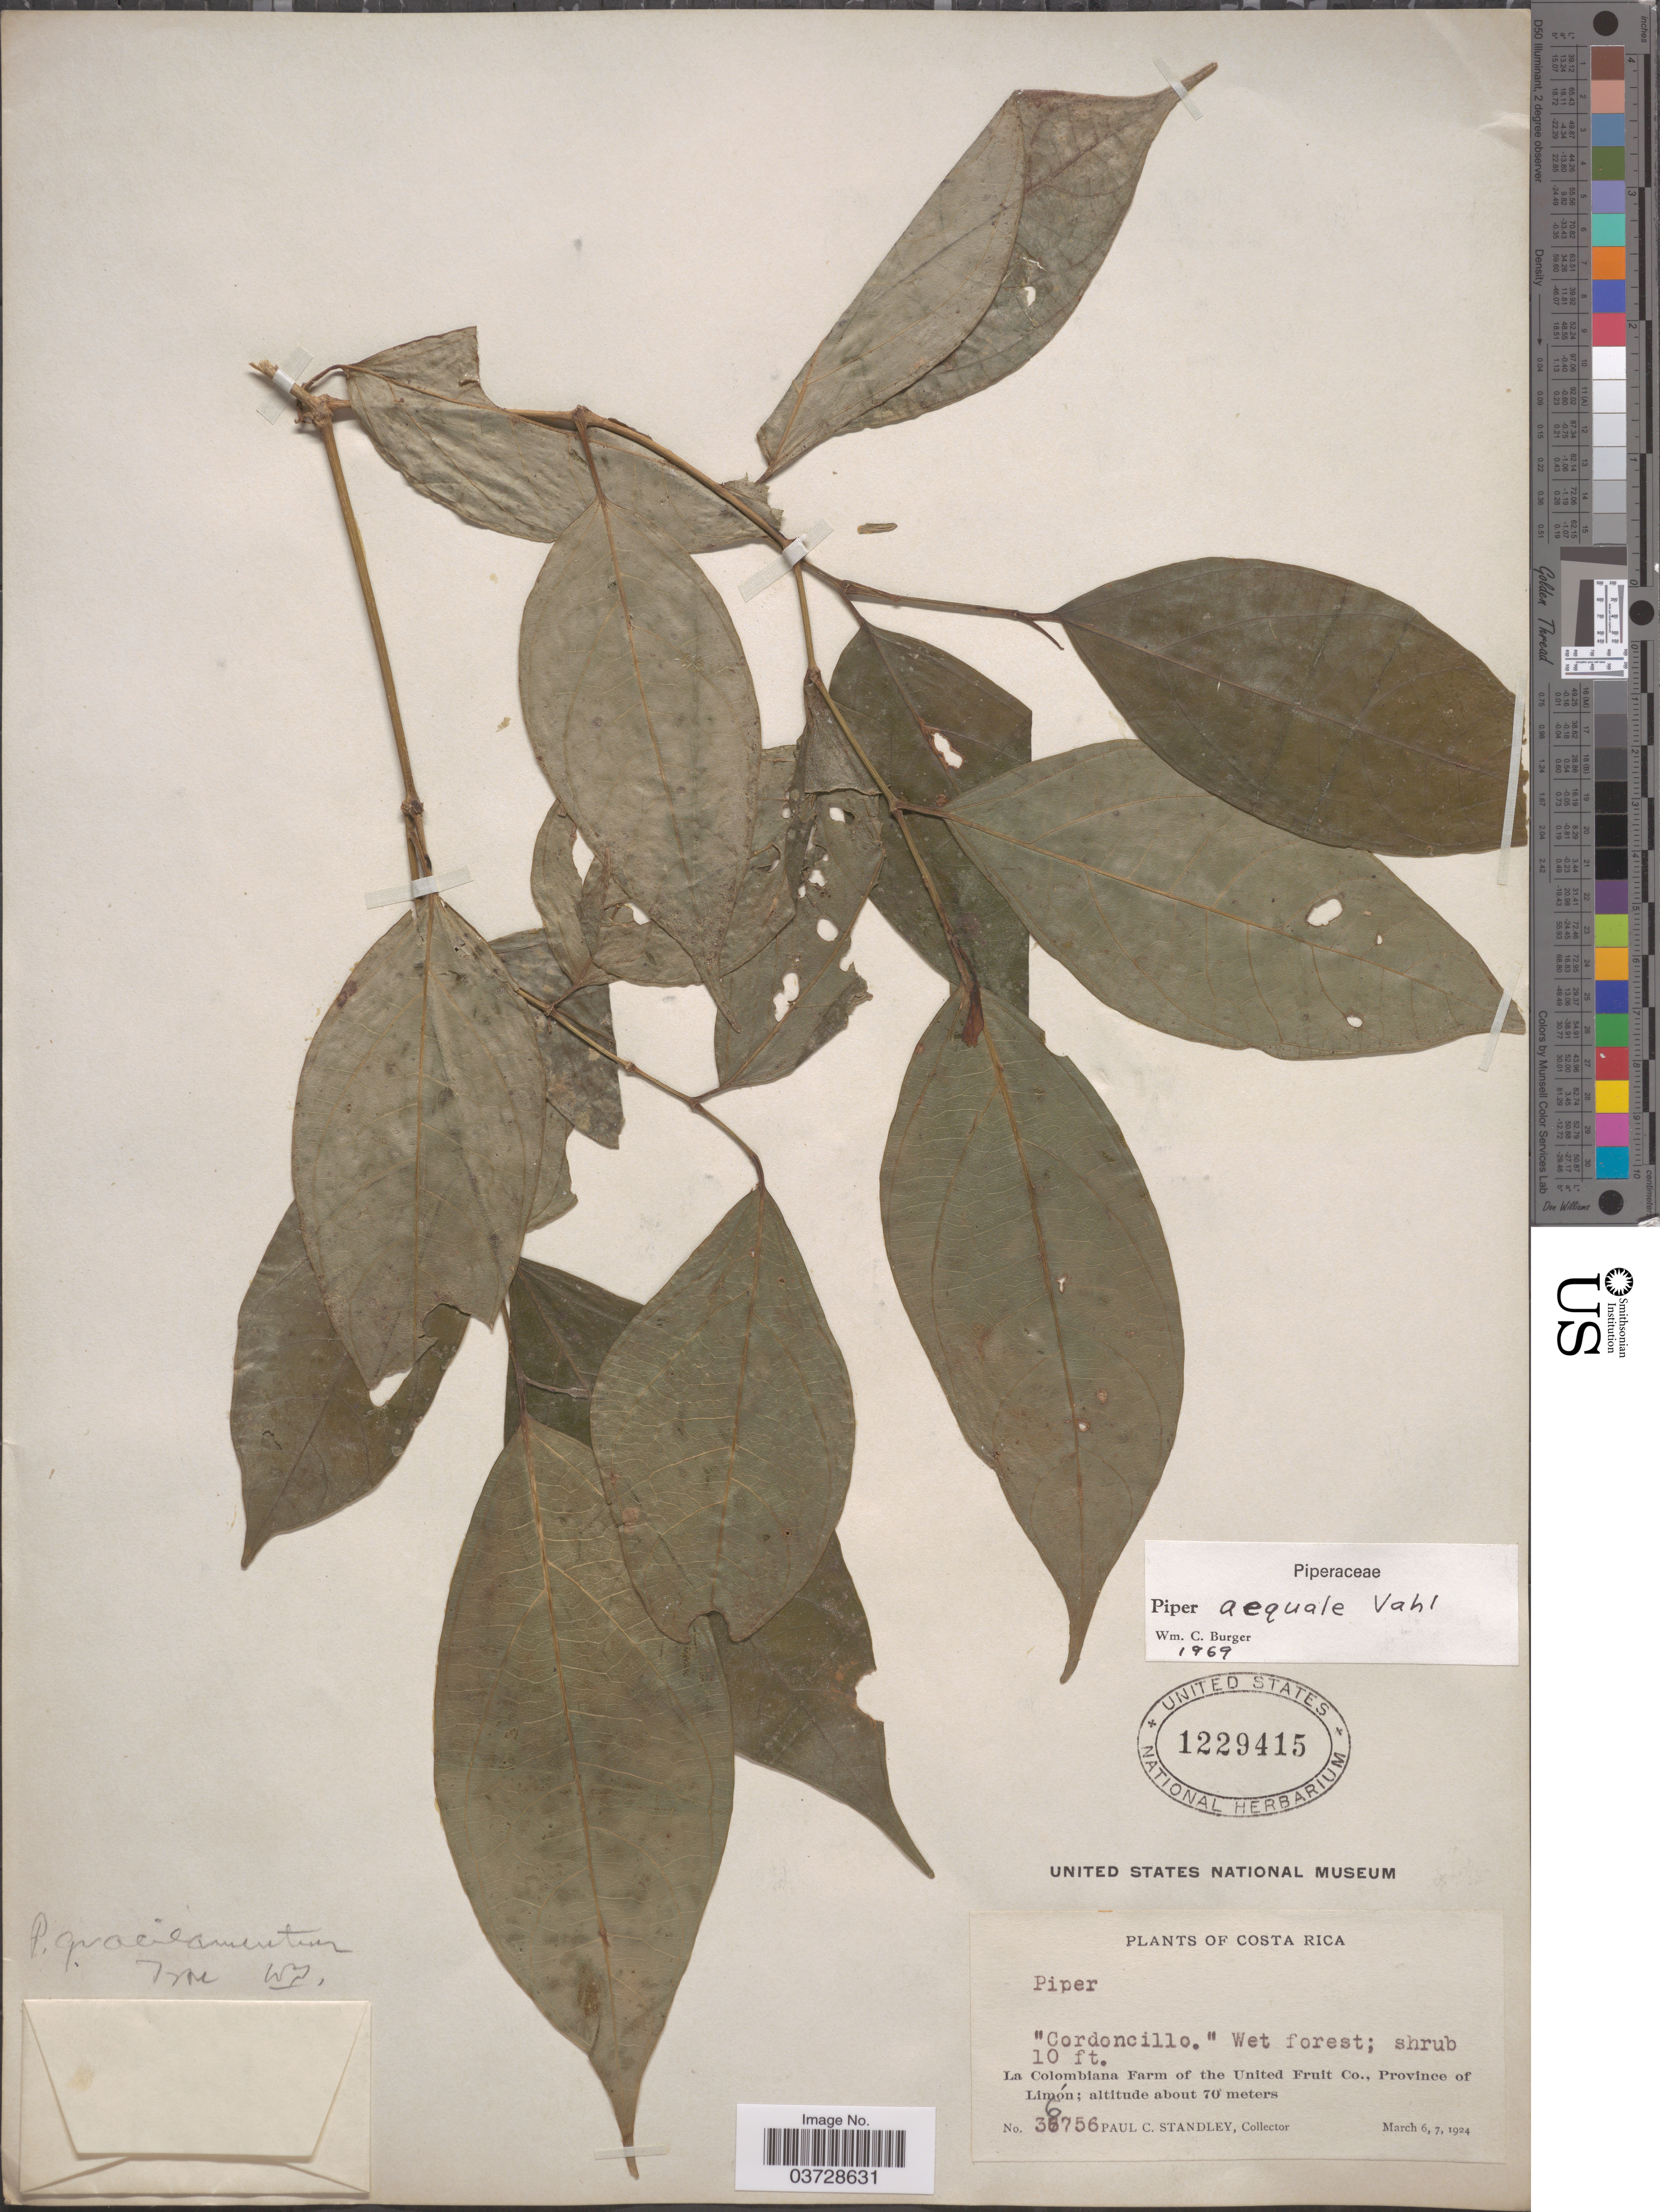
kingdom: Plantae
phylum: Tracheophyta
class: Magnoliopsida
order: Piperales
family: Piperaceae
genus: Piper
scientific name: Piper aequale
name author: Vahl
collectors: P. C. Standley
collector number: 36756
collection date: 1924-03-06/1924-03-07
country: Costa Rica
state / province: Limón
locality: La Colombiana Farm of the United Fruit Co.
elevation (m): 70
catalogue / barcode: US 1229415